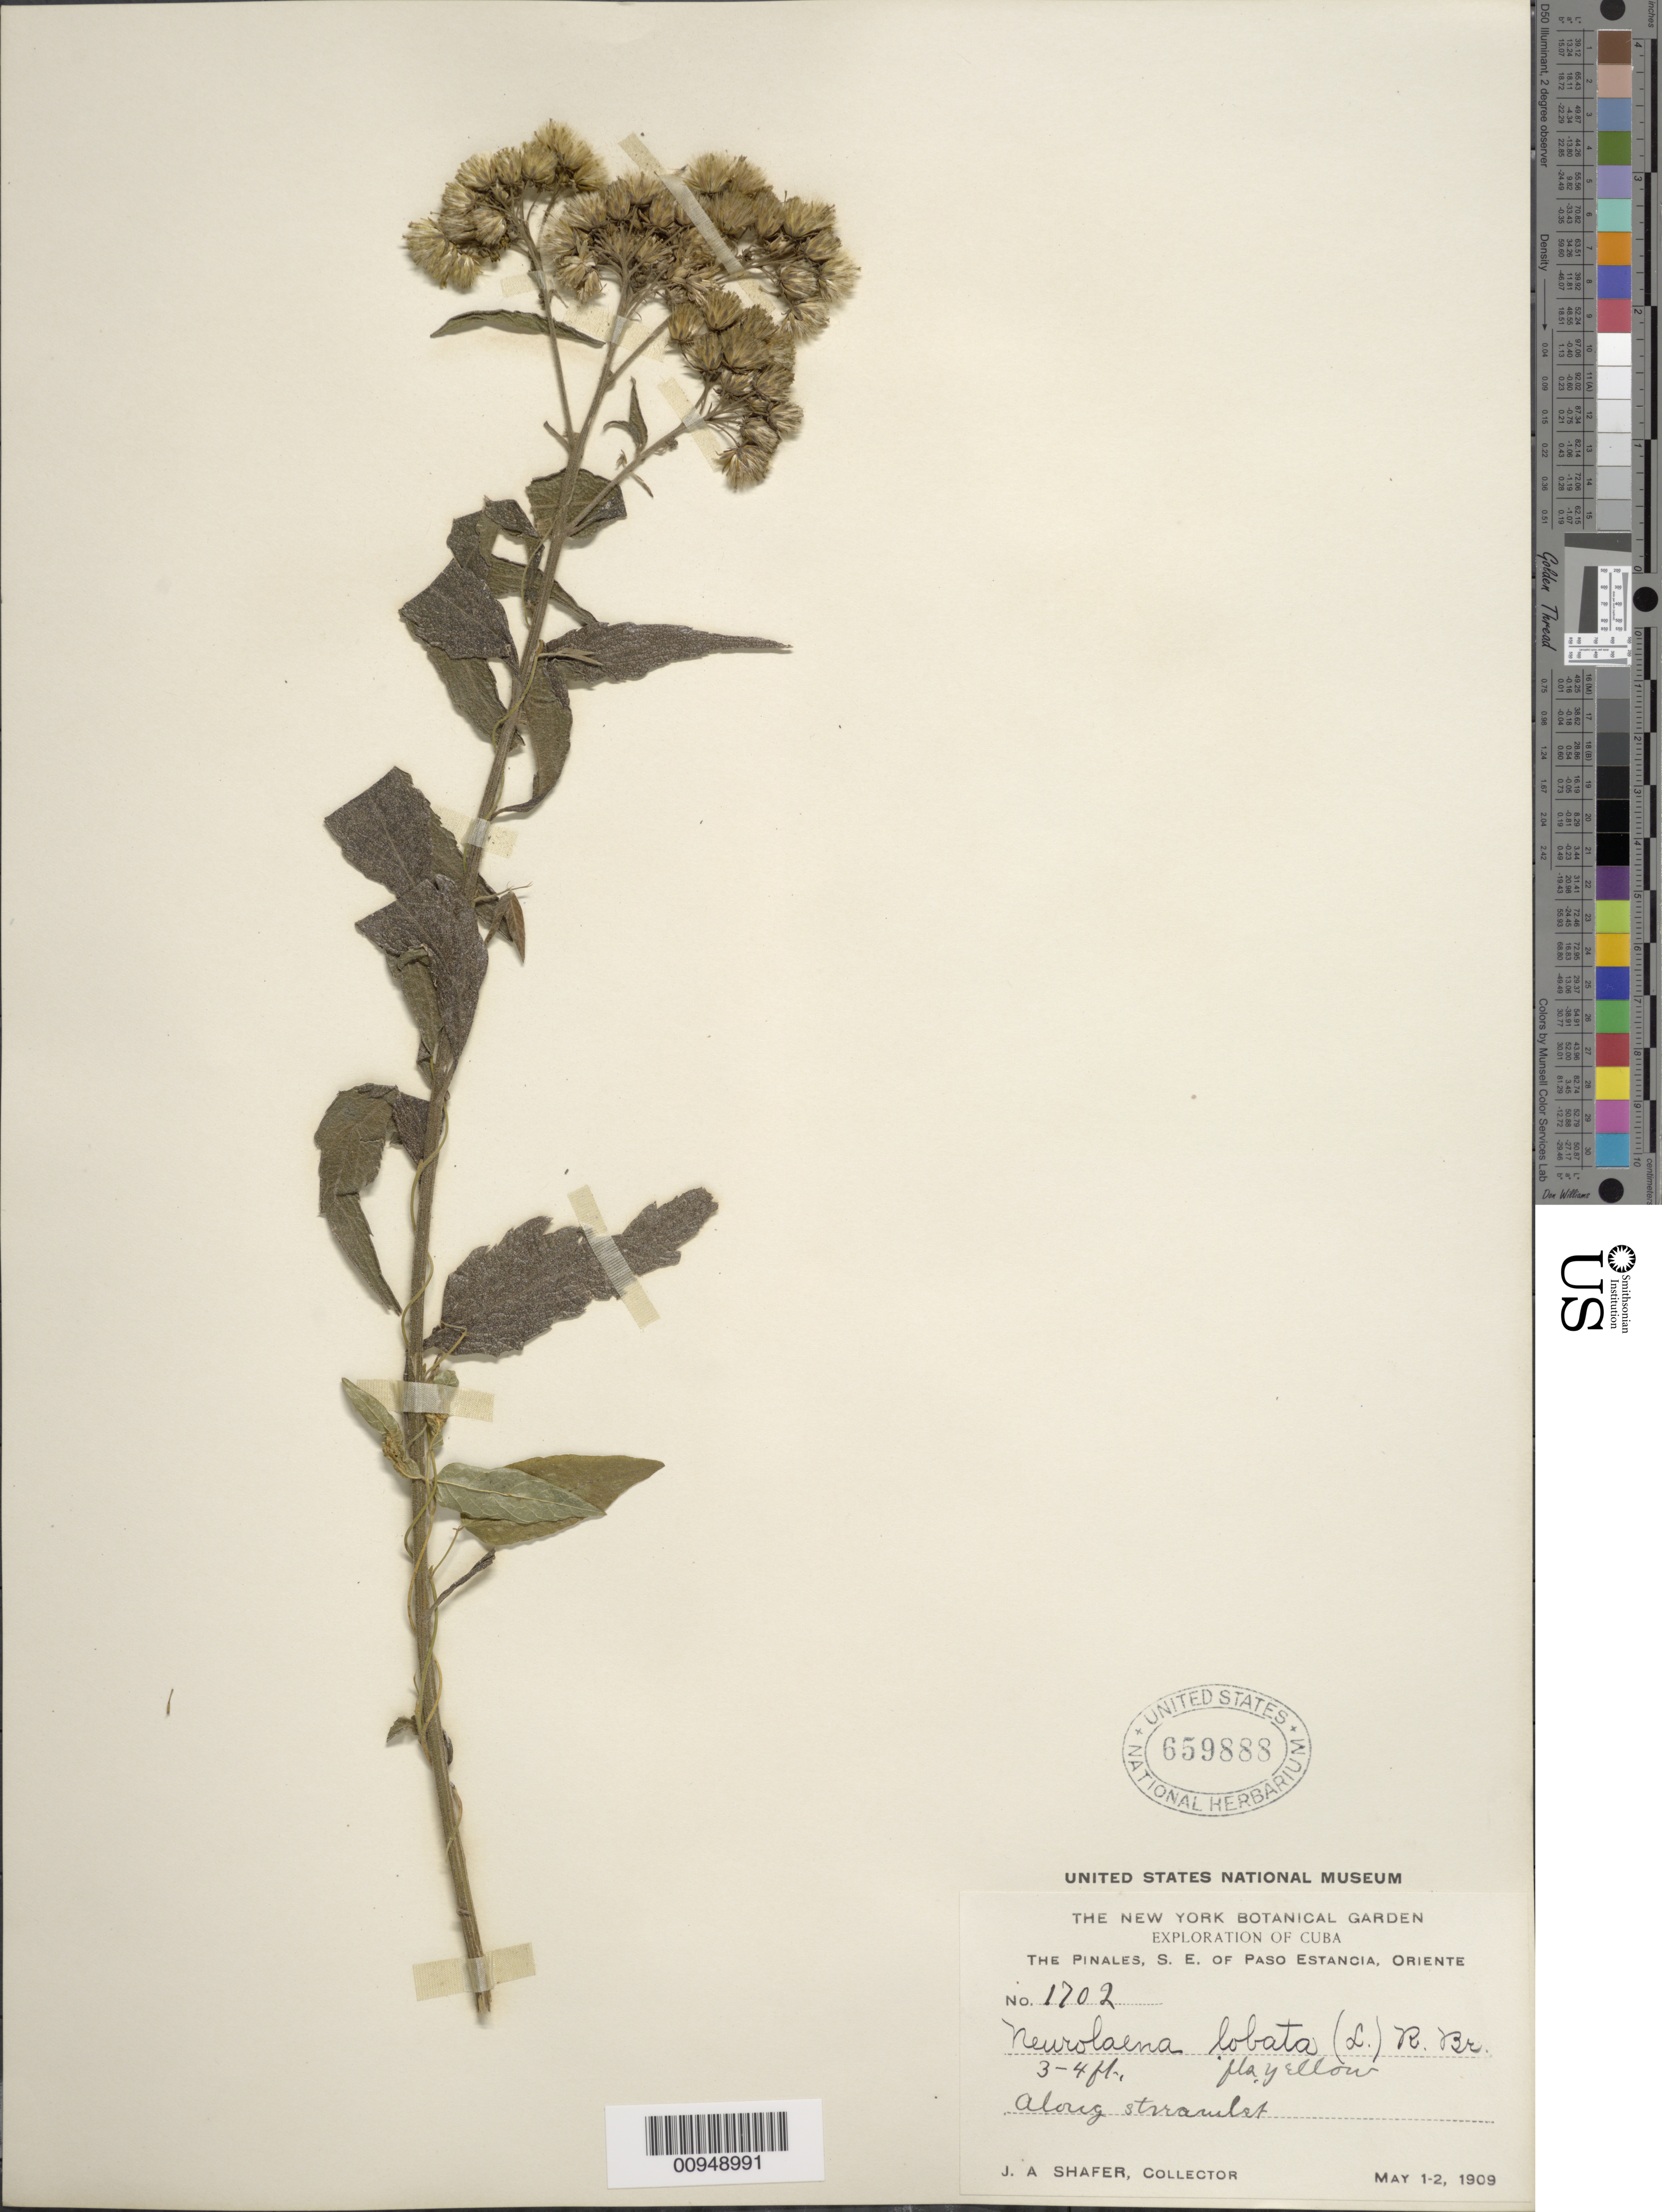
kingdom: Plantae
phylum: Tracheophyta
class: Magnoliopsida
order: Asterales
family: Asteraceae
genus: Neurolaena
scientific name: Neurolaena lobata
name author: (L.) R. Br. ex Cass.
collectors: J. A. Shafer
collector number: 1702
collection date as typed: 01 May 1909 to 02 May 1909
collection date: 1909-05-01/1909-05-02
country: Cuba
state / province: Granma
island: Cuba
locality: The Pinales, SE of Paso Estancia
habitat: Along streamlet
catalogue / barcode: US 659888